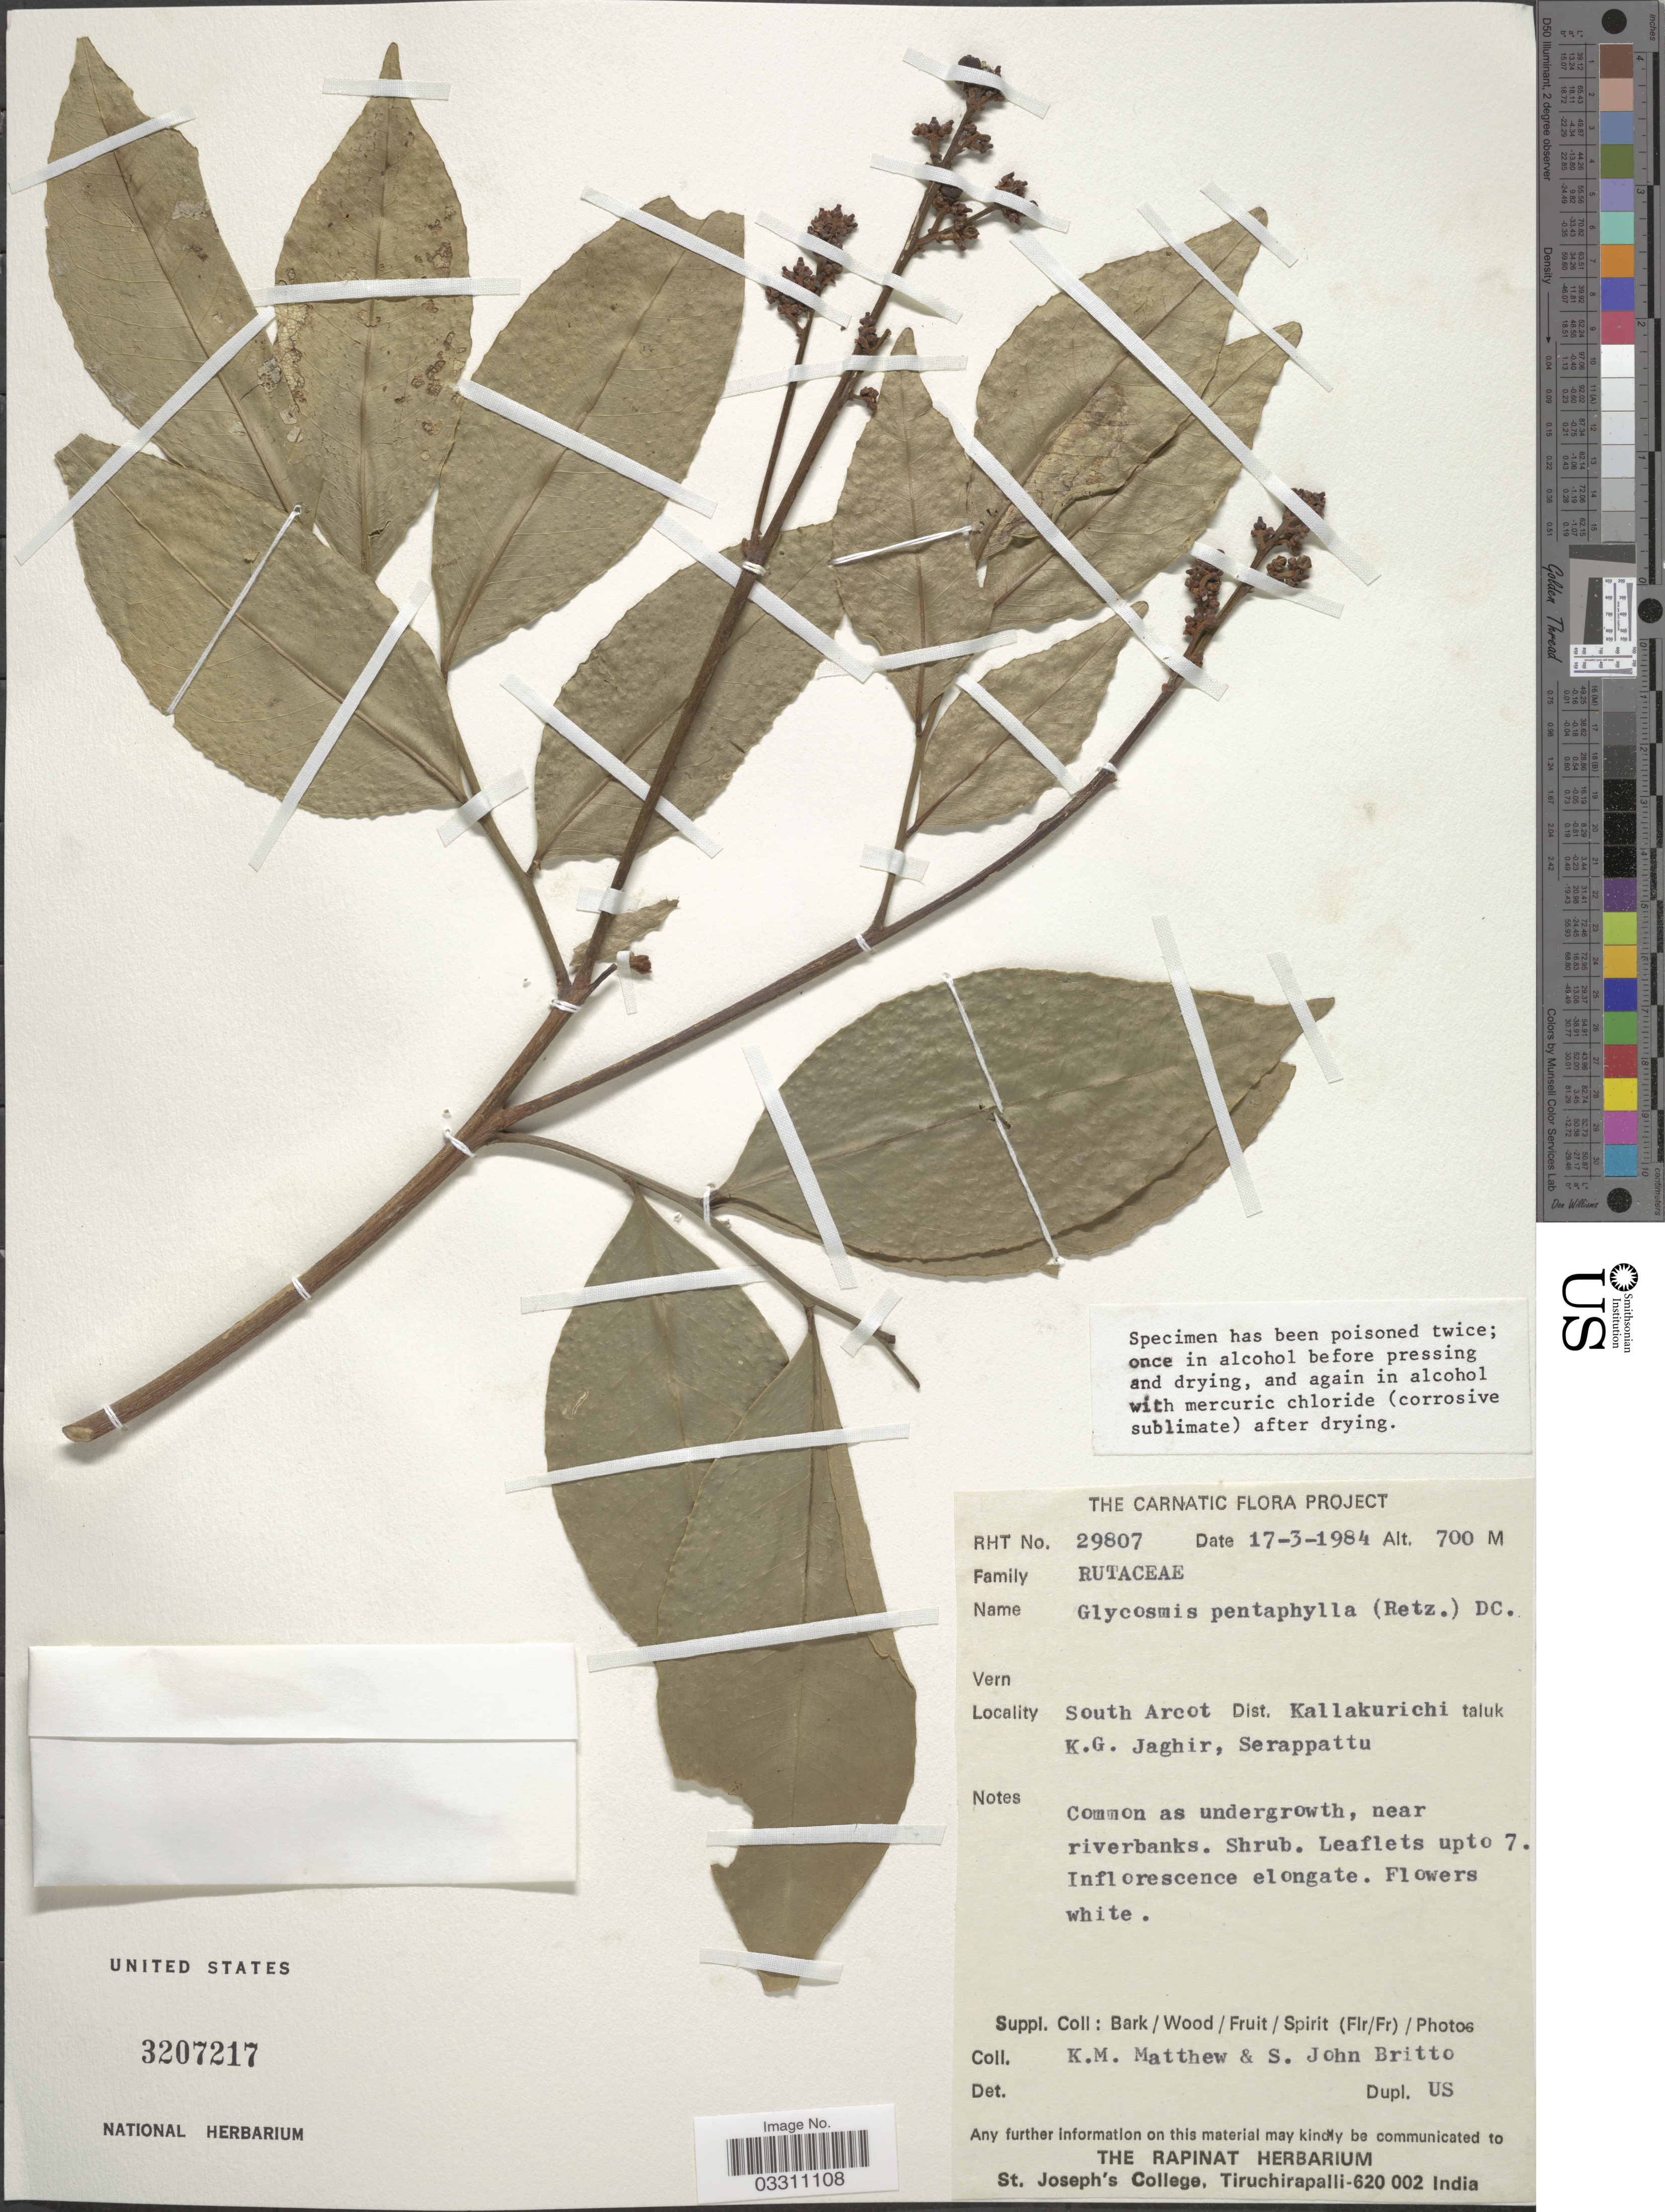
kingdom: Plantae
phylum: Tracheophyta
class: Magnoliopsida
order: Sapindales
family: Rutaceae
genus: Glycosmis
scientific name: Glycosmis pentaphylla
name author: (Retz.) DC.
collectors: K. M. Matthew & S. J. Britto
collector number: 29807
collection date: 1984-03-17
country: India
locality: The Carnatic, South Arcot Dist. Kallakurichi taluk, K.G. Jaghir, Serappattu.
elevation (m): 700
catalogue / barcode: US 3207217